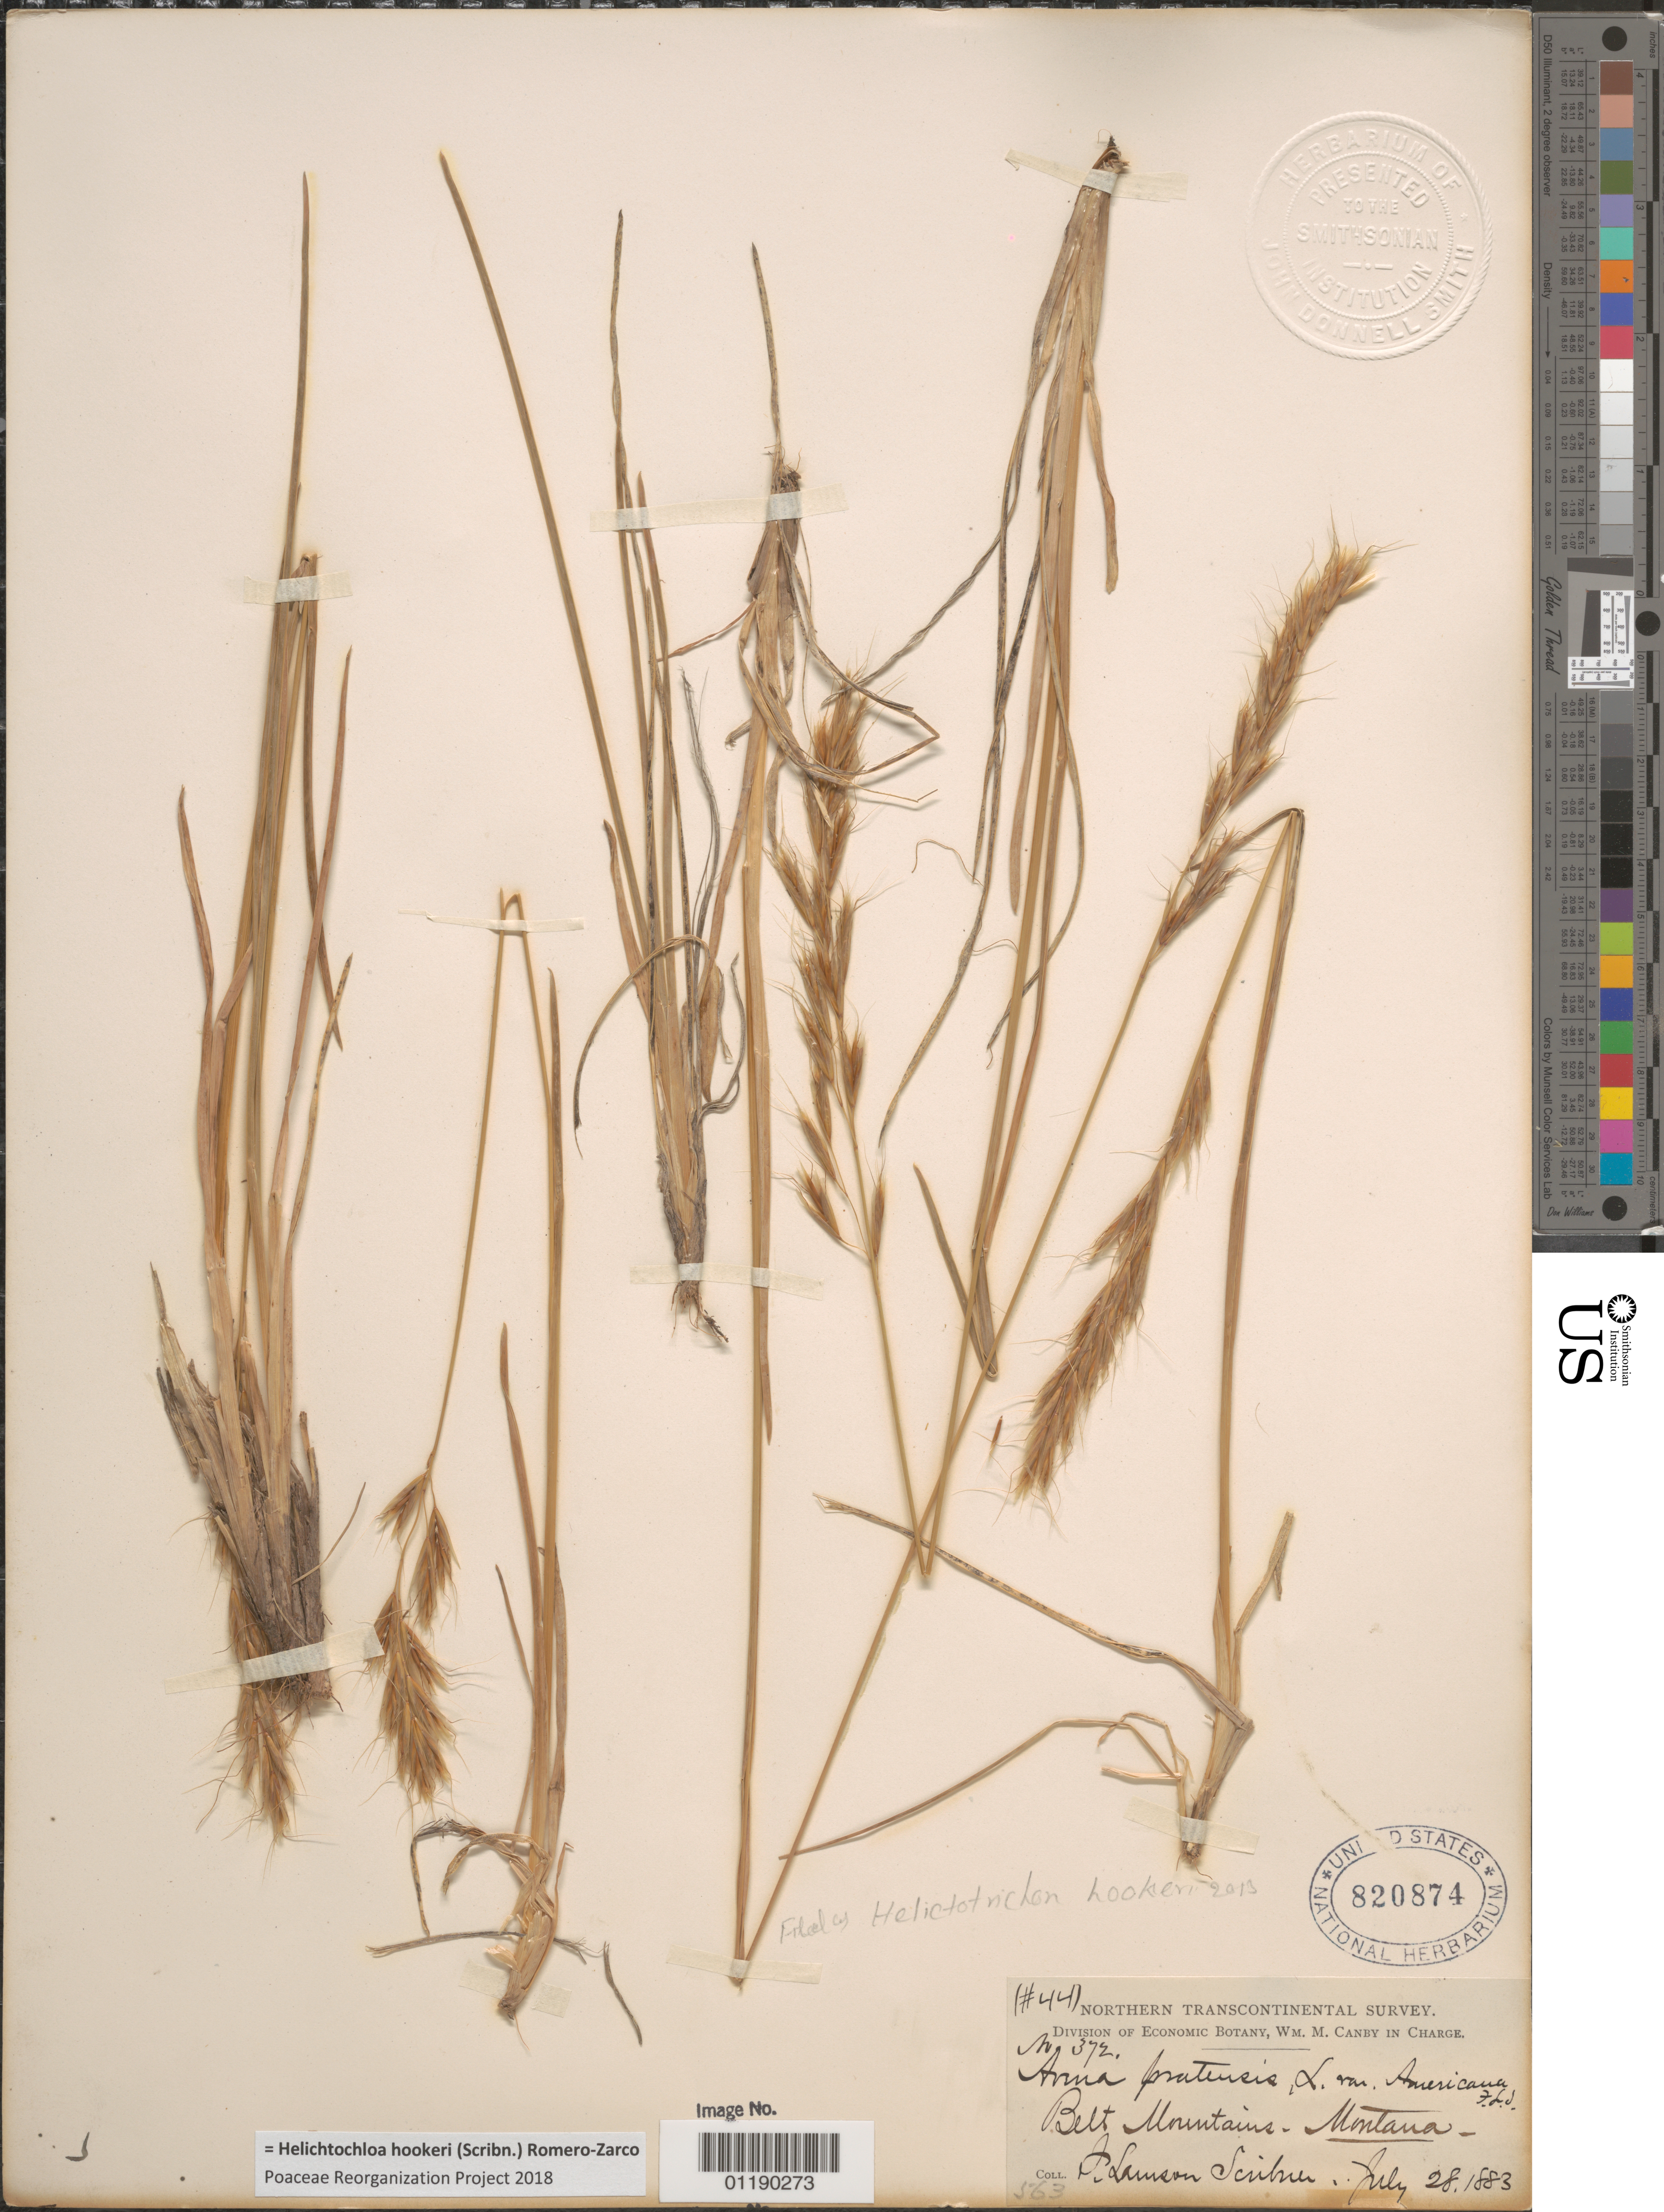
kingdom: Plantae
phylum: Tracheophyta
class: Liliopsida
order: Poales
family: Poaceae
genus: Avena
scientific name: Avena pratensis var. americana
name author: Scribn.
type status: Type Collection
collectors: F. L. Scribner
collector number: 372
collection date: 1883-07-28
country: United States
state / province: Montana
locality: Belt Mountains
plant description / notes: This is a type collection of Avena pratensis var. americana Scribn., inventoried from the main herbarium but not found as of Apr. 2015.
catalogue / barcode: US 820874